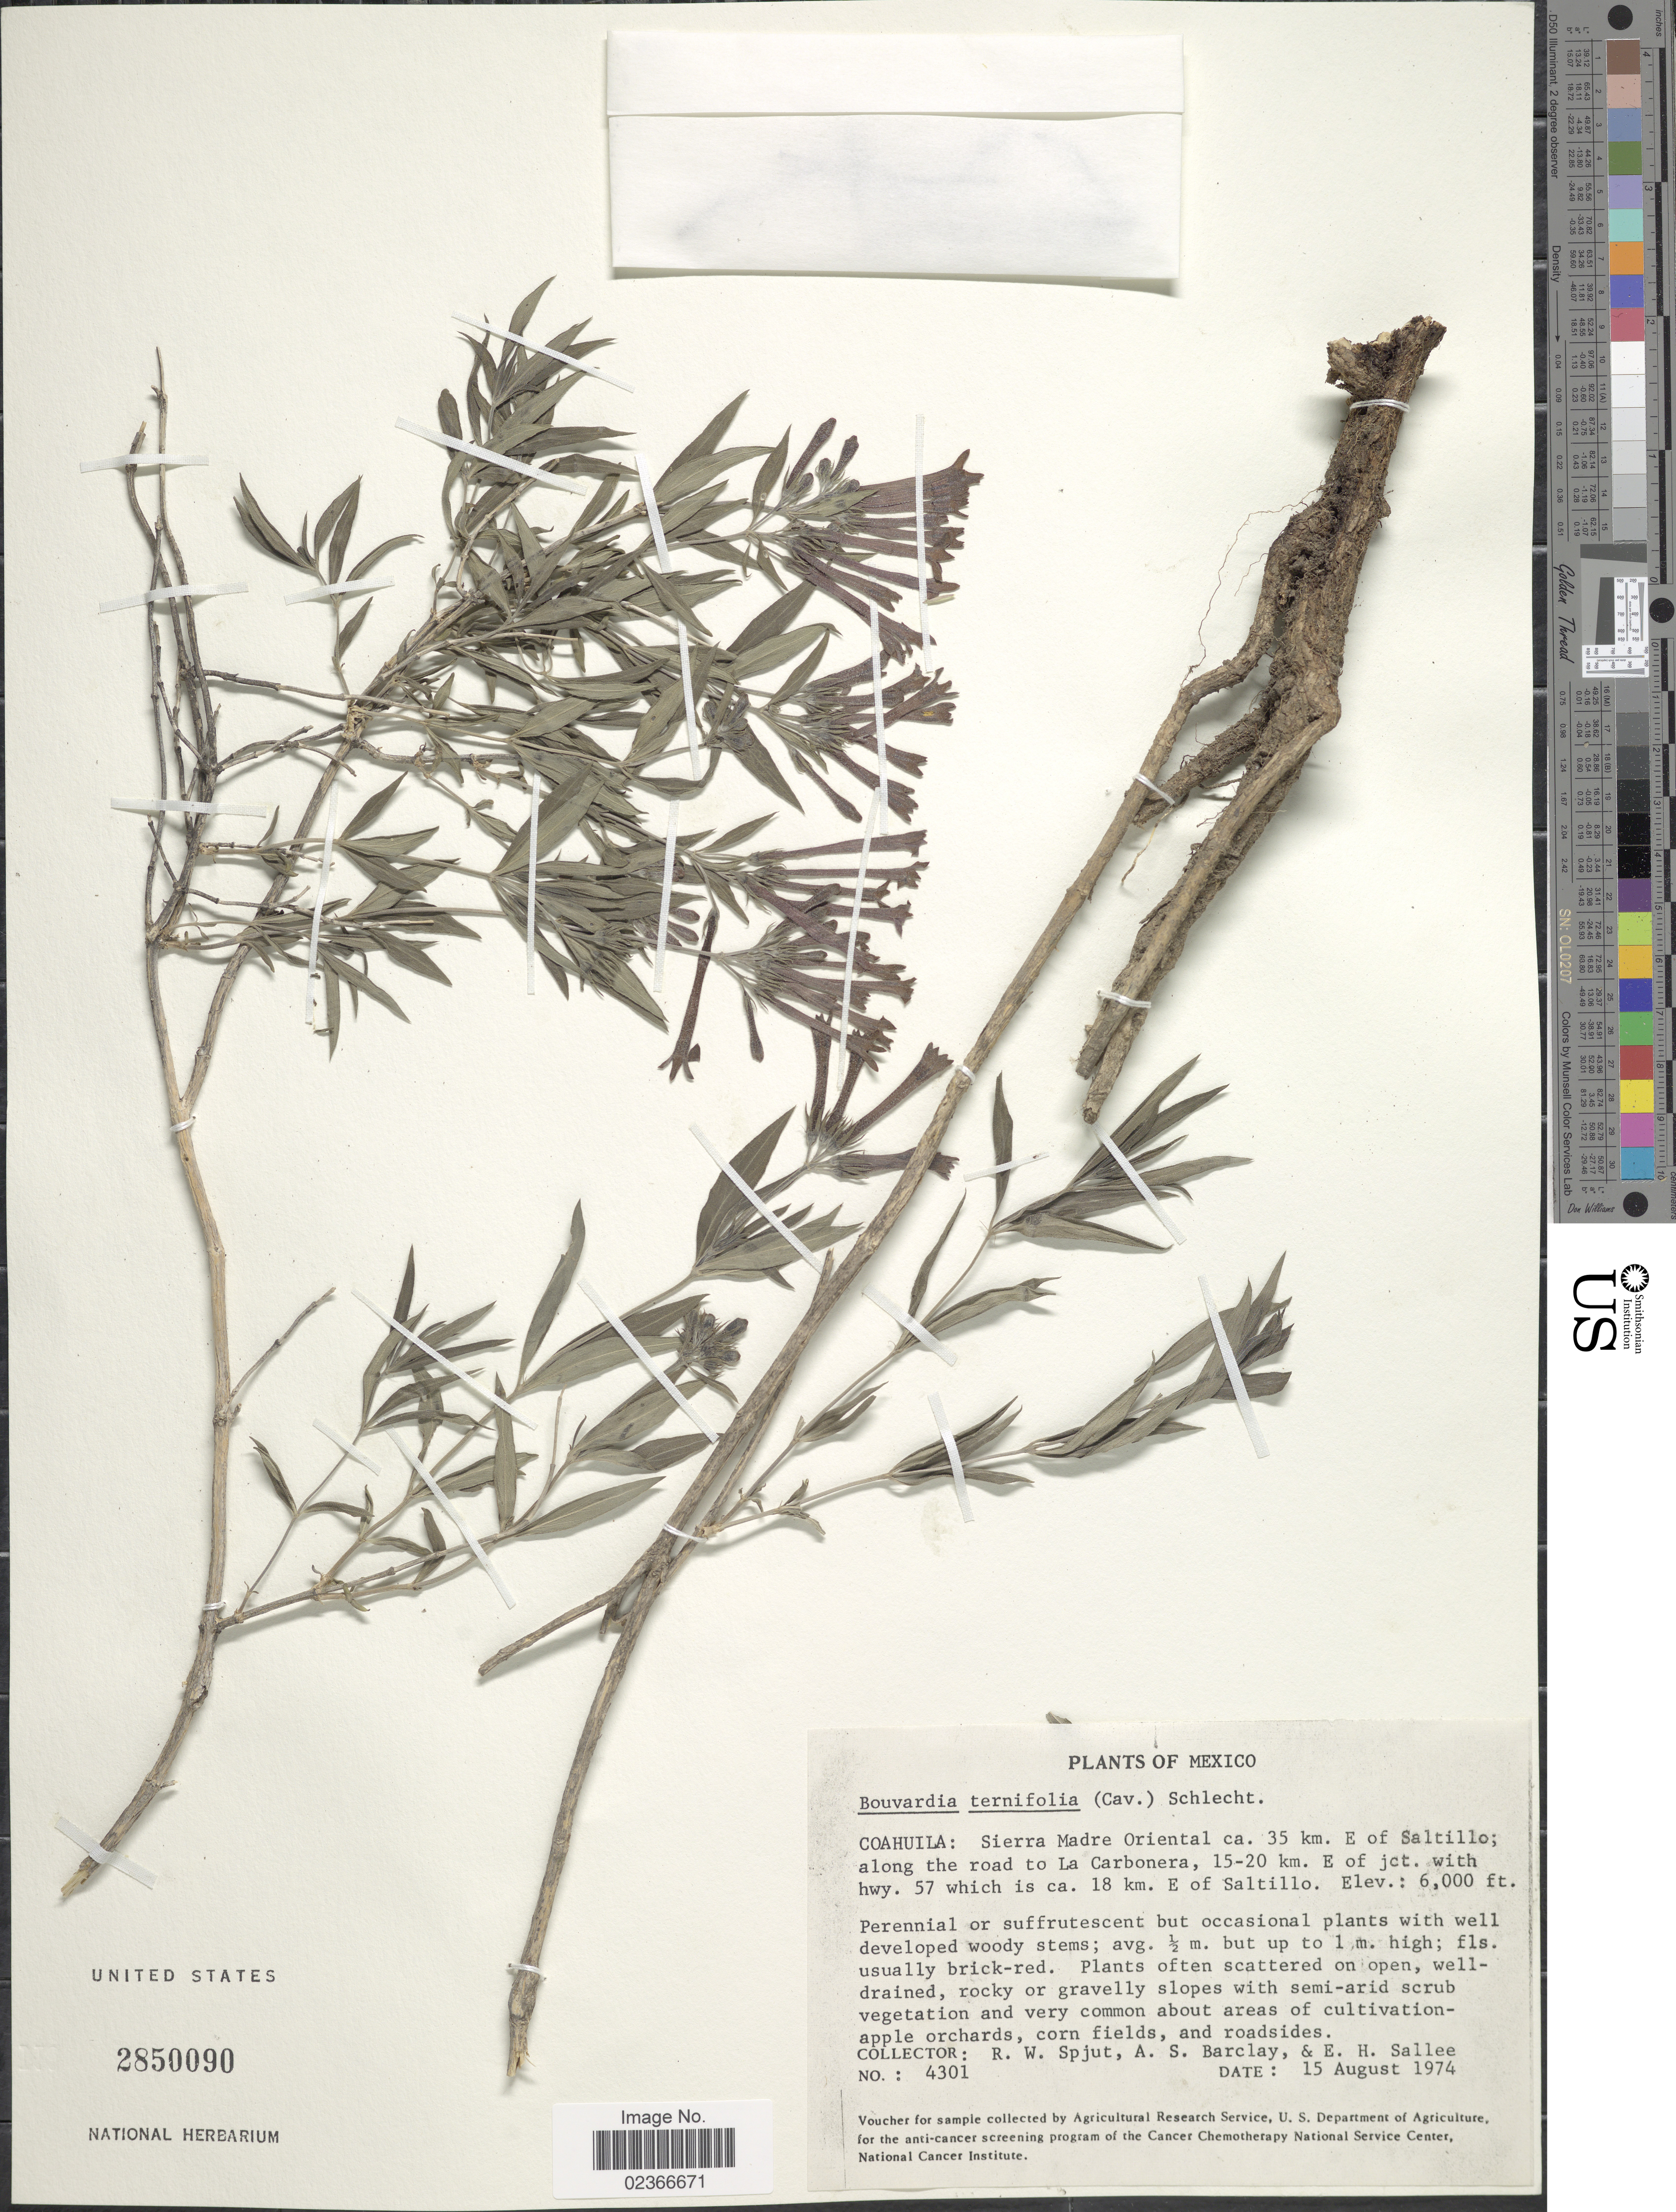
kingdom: Plantae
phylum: Tracheophyta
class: Magnoliopsida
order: Gentianales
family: Rubiaceae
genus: Bouvardia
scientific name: Bouvardia ternifolia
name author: (Cav.) Schltdl.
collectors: R. Spjut, A. S. Barclay & E. Sallee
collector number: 4301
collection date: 1974-08-15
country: Mexico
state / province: Coahuila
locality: Sierra Madre Oriental ca. 35 km. E of Saltillo; along the road to La Carbonera, 15-20 km. E of jct. with hwy. 57 which is ca. 18 km. E. of Saltillo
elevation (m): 1829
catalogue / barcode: US 2850090